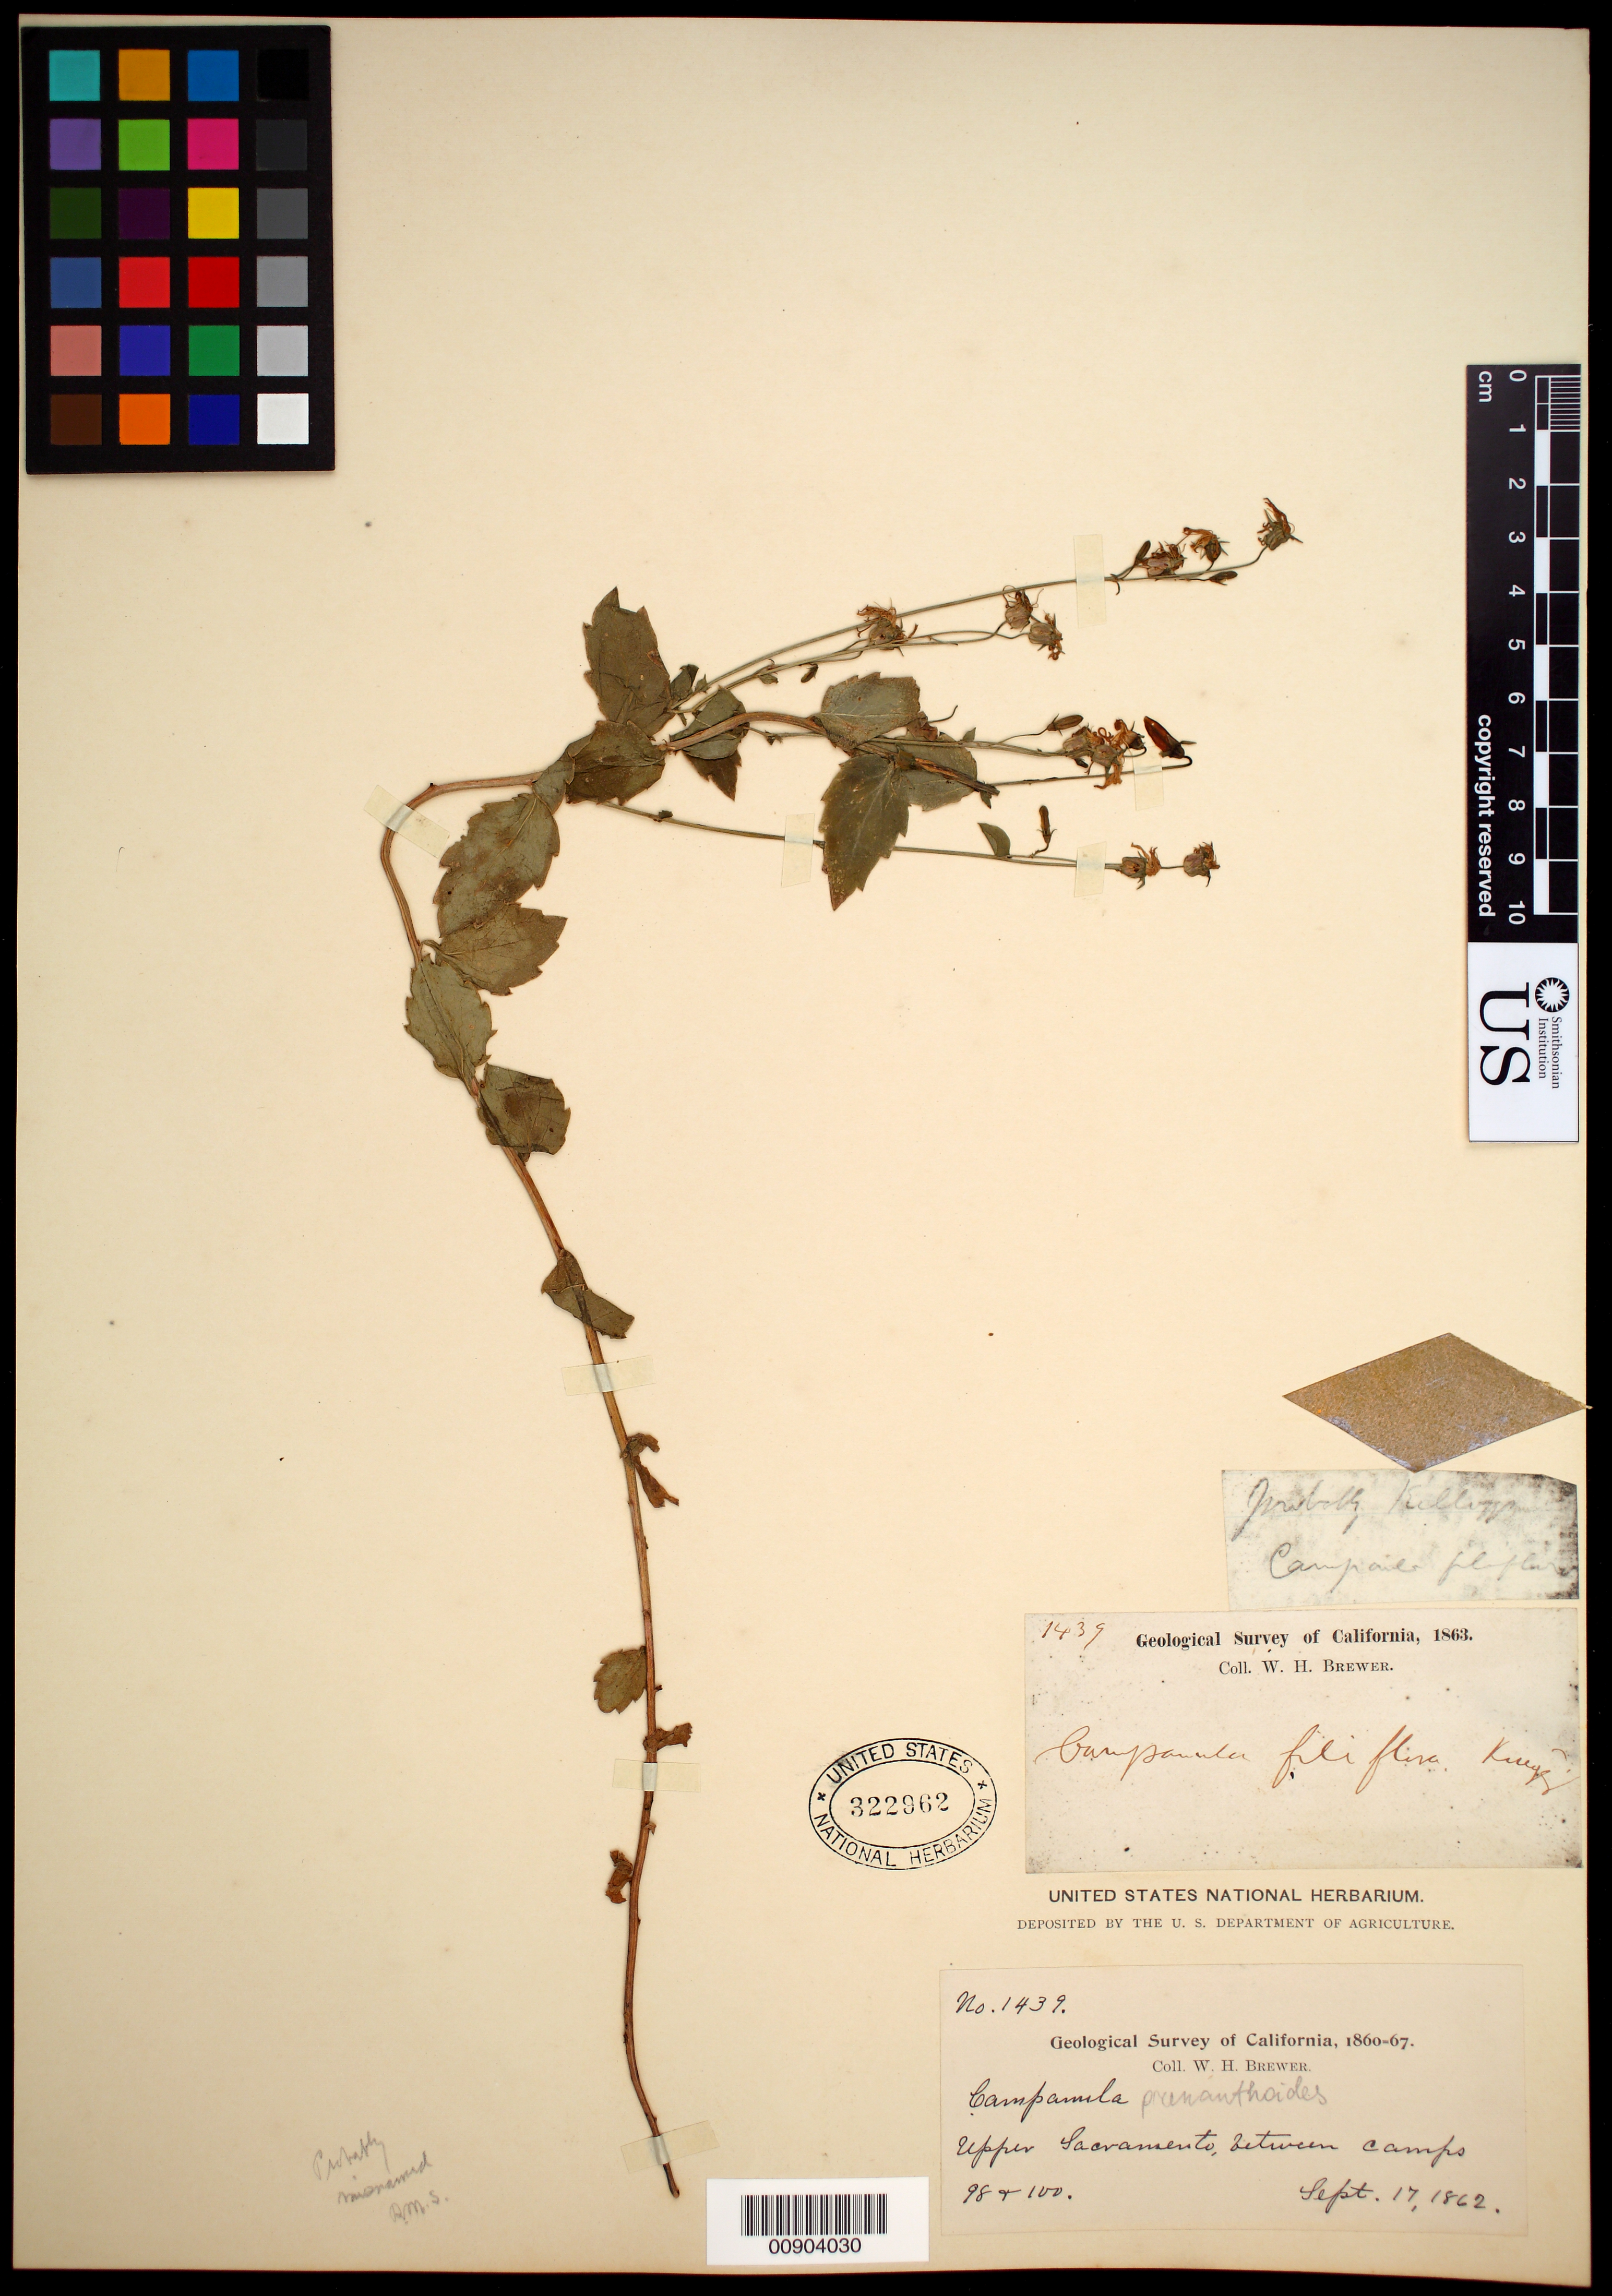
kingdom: Plantae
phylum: Tracheophyta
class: Magnoliopsida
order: Asterales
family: Campanulaceae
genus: Campanula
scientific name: Campanula prenanthoides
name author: Durand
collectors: W. H. Brewer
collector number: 1439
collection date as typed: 17 Sep 1862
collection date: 1862-09-17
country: United States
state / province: California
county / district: Sacramento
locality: Upper Sacramento, between camps 98 and 100.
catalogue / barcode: US 322962